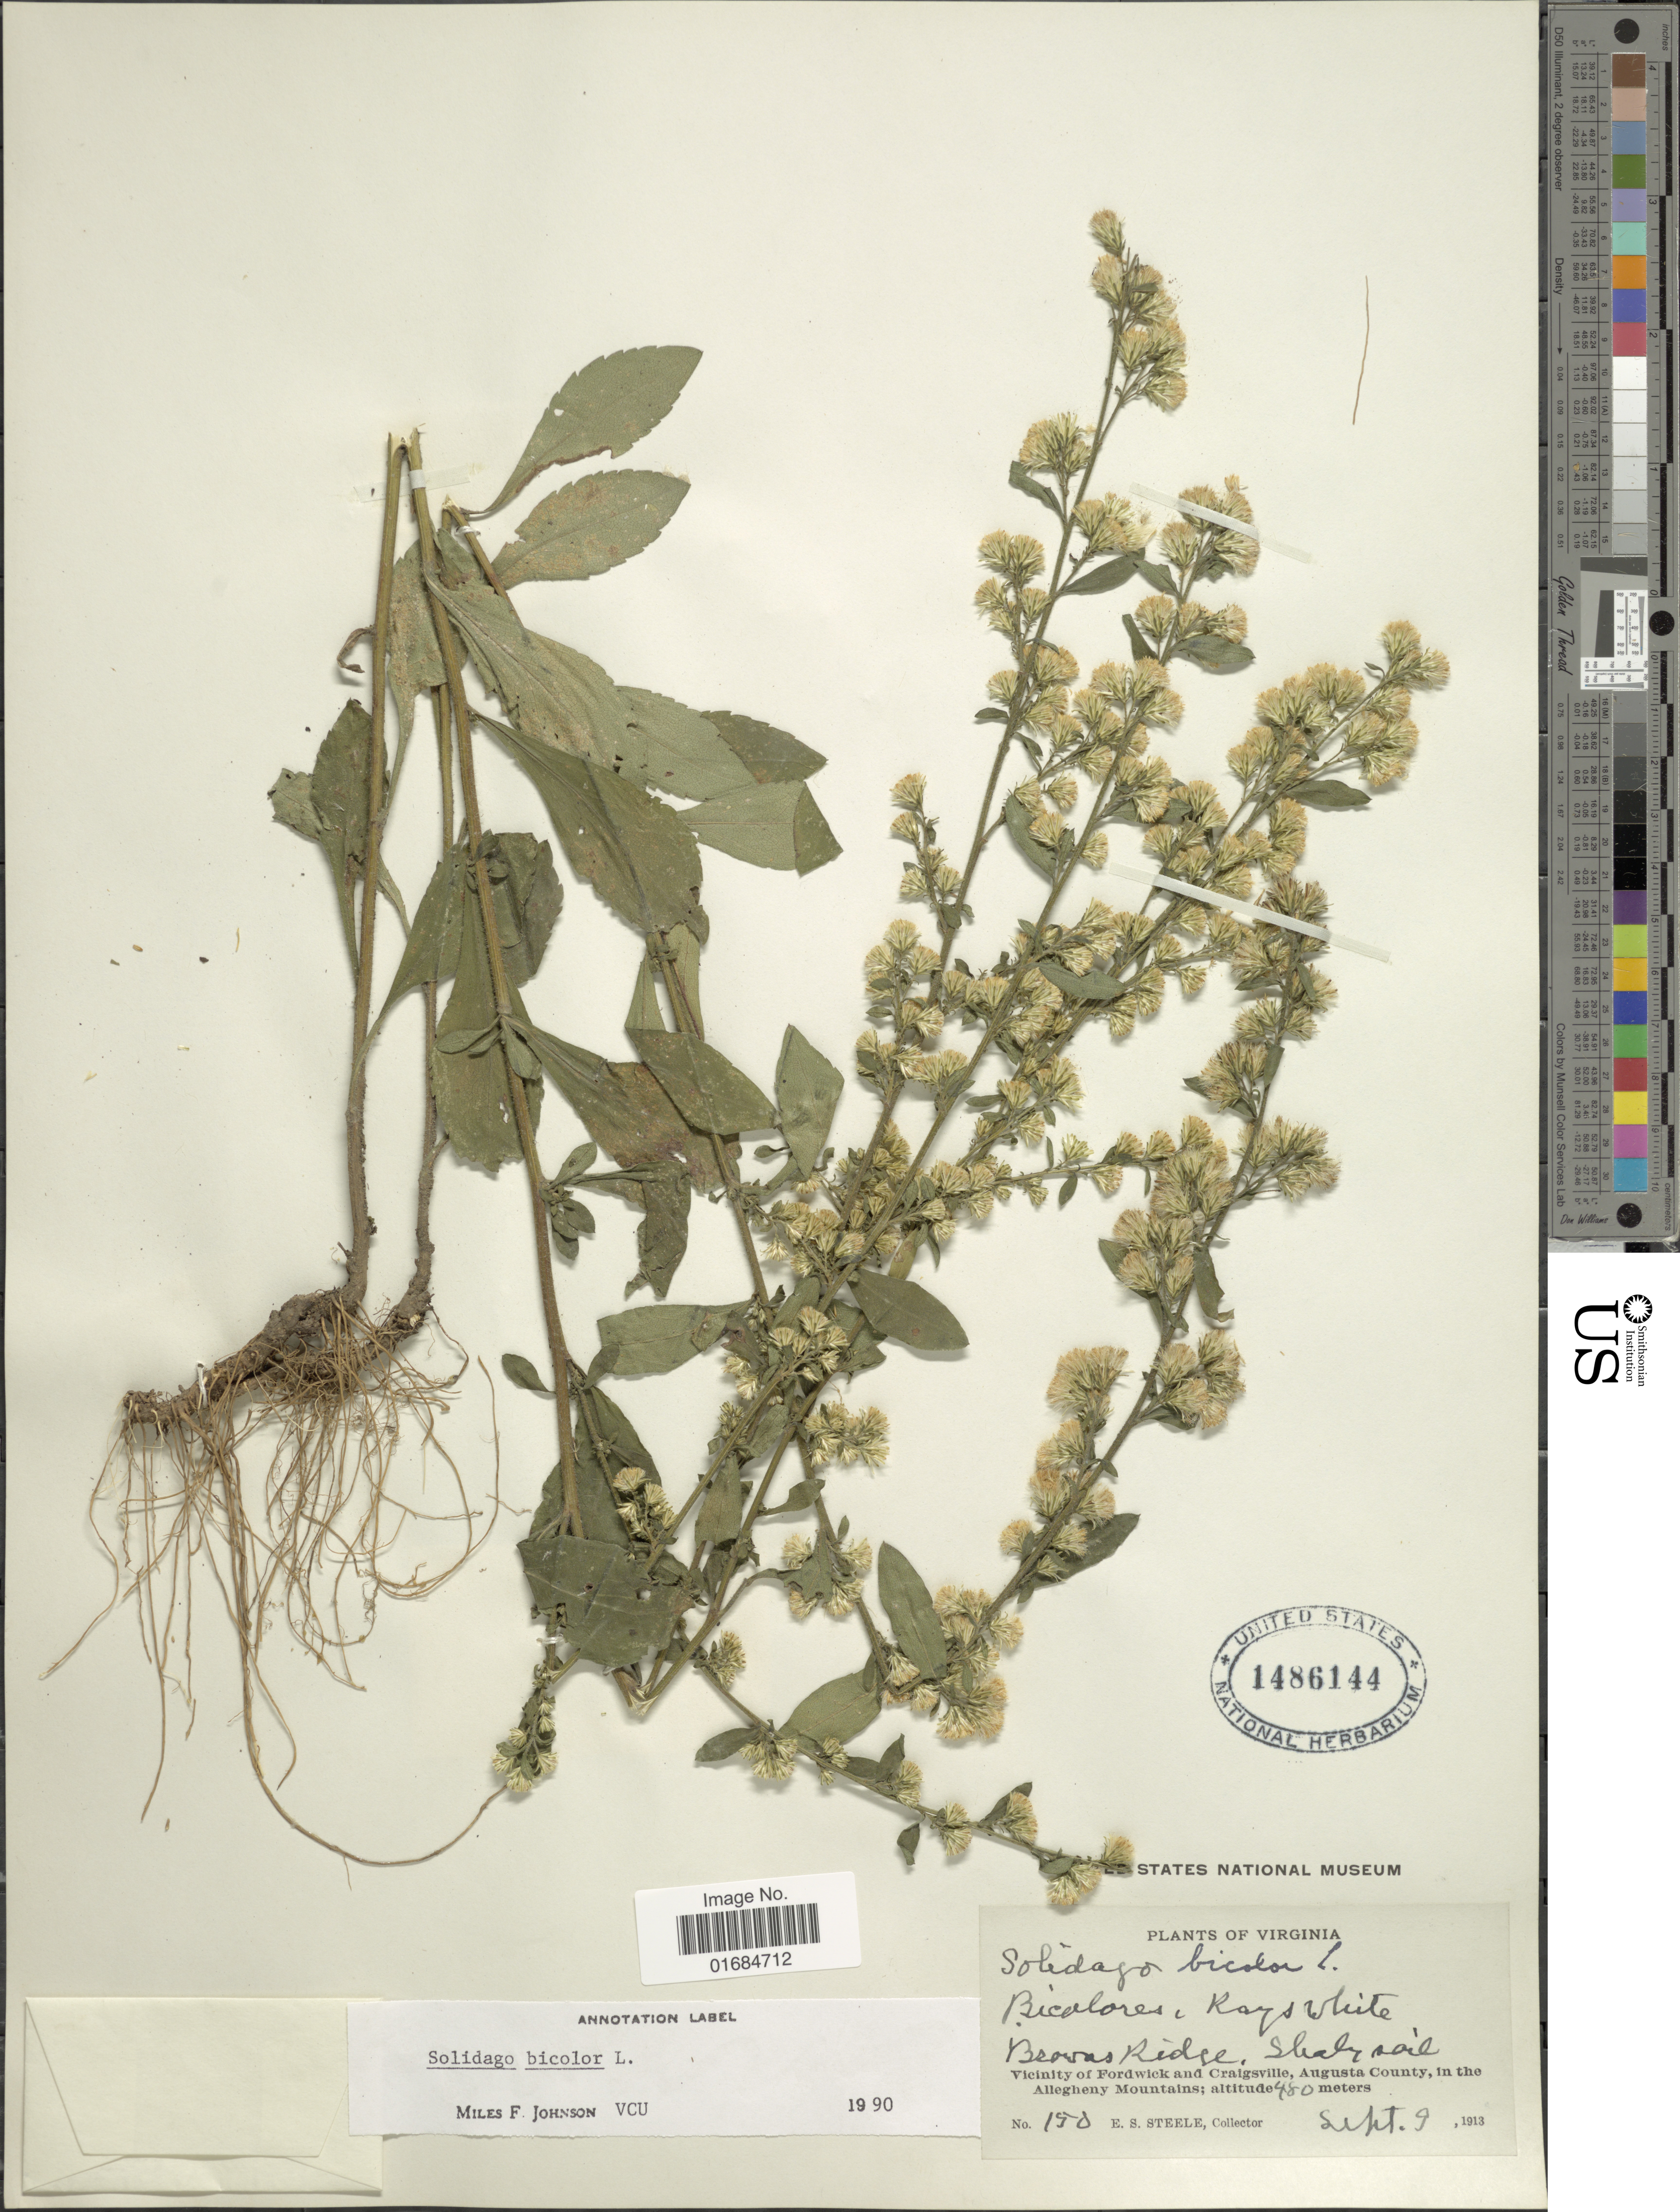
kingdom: Plantae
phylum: Tracheophyta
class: Magnoliopsida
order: Asterales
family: Asteraceae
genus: Solidago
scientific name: Solidago bicolor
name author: L.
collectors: E. Steele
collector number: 150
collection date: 1913-09-09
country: United States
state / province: Virginia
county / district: Augusta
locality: Browns Ridge. Vicinity of Fordwick and Craigsville, Augusta County, in the Allegheny Mountains.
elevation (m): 480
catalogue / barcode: US 1486144